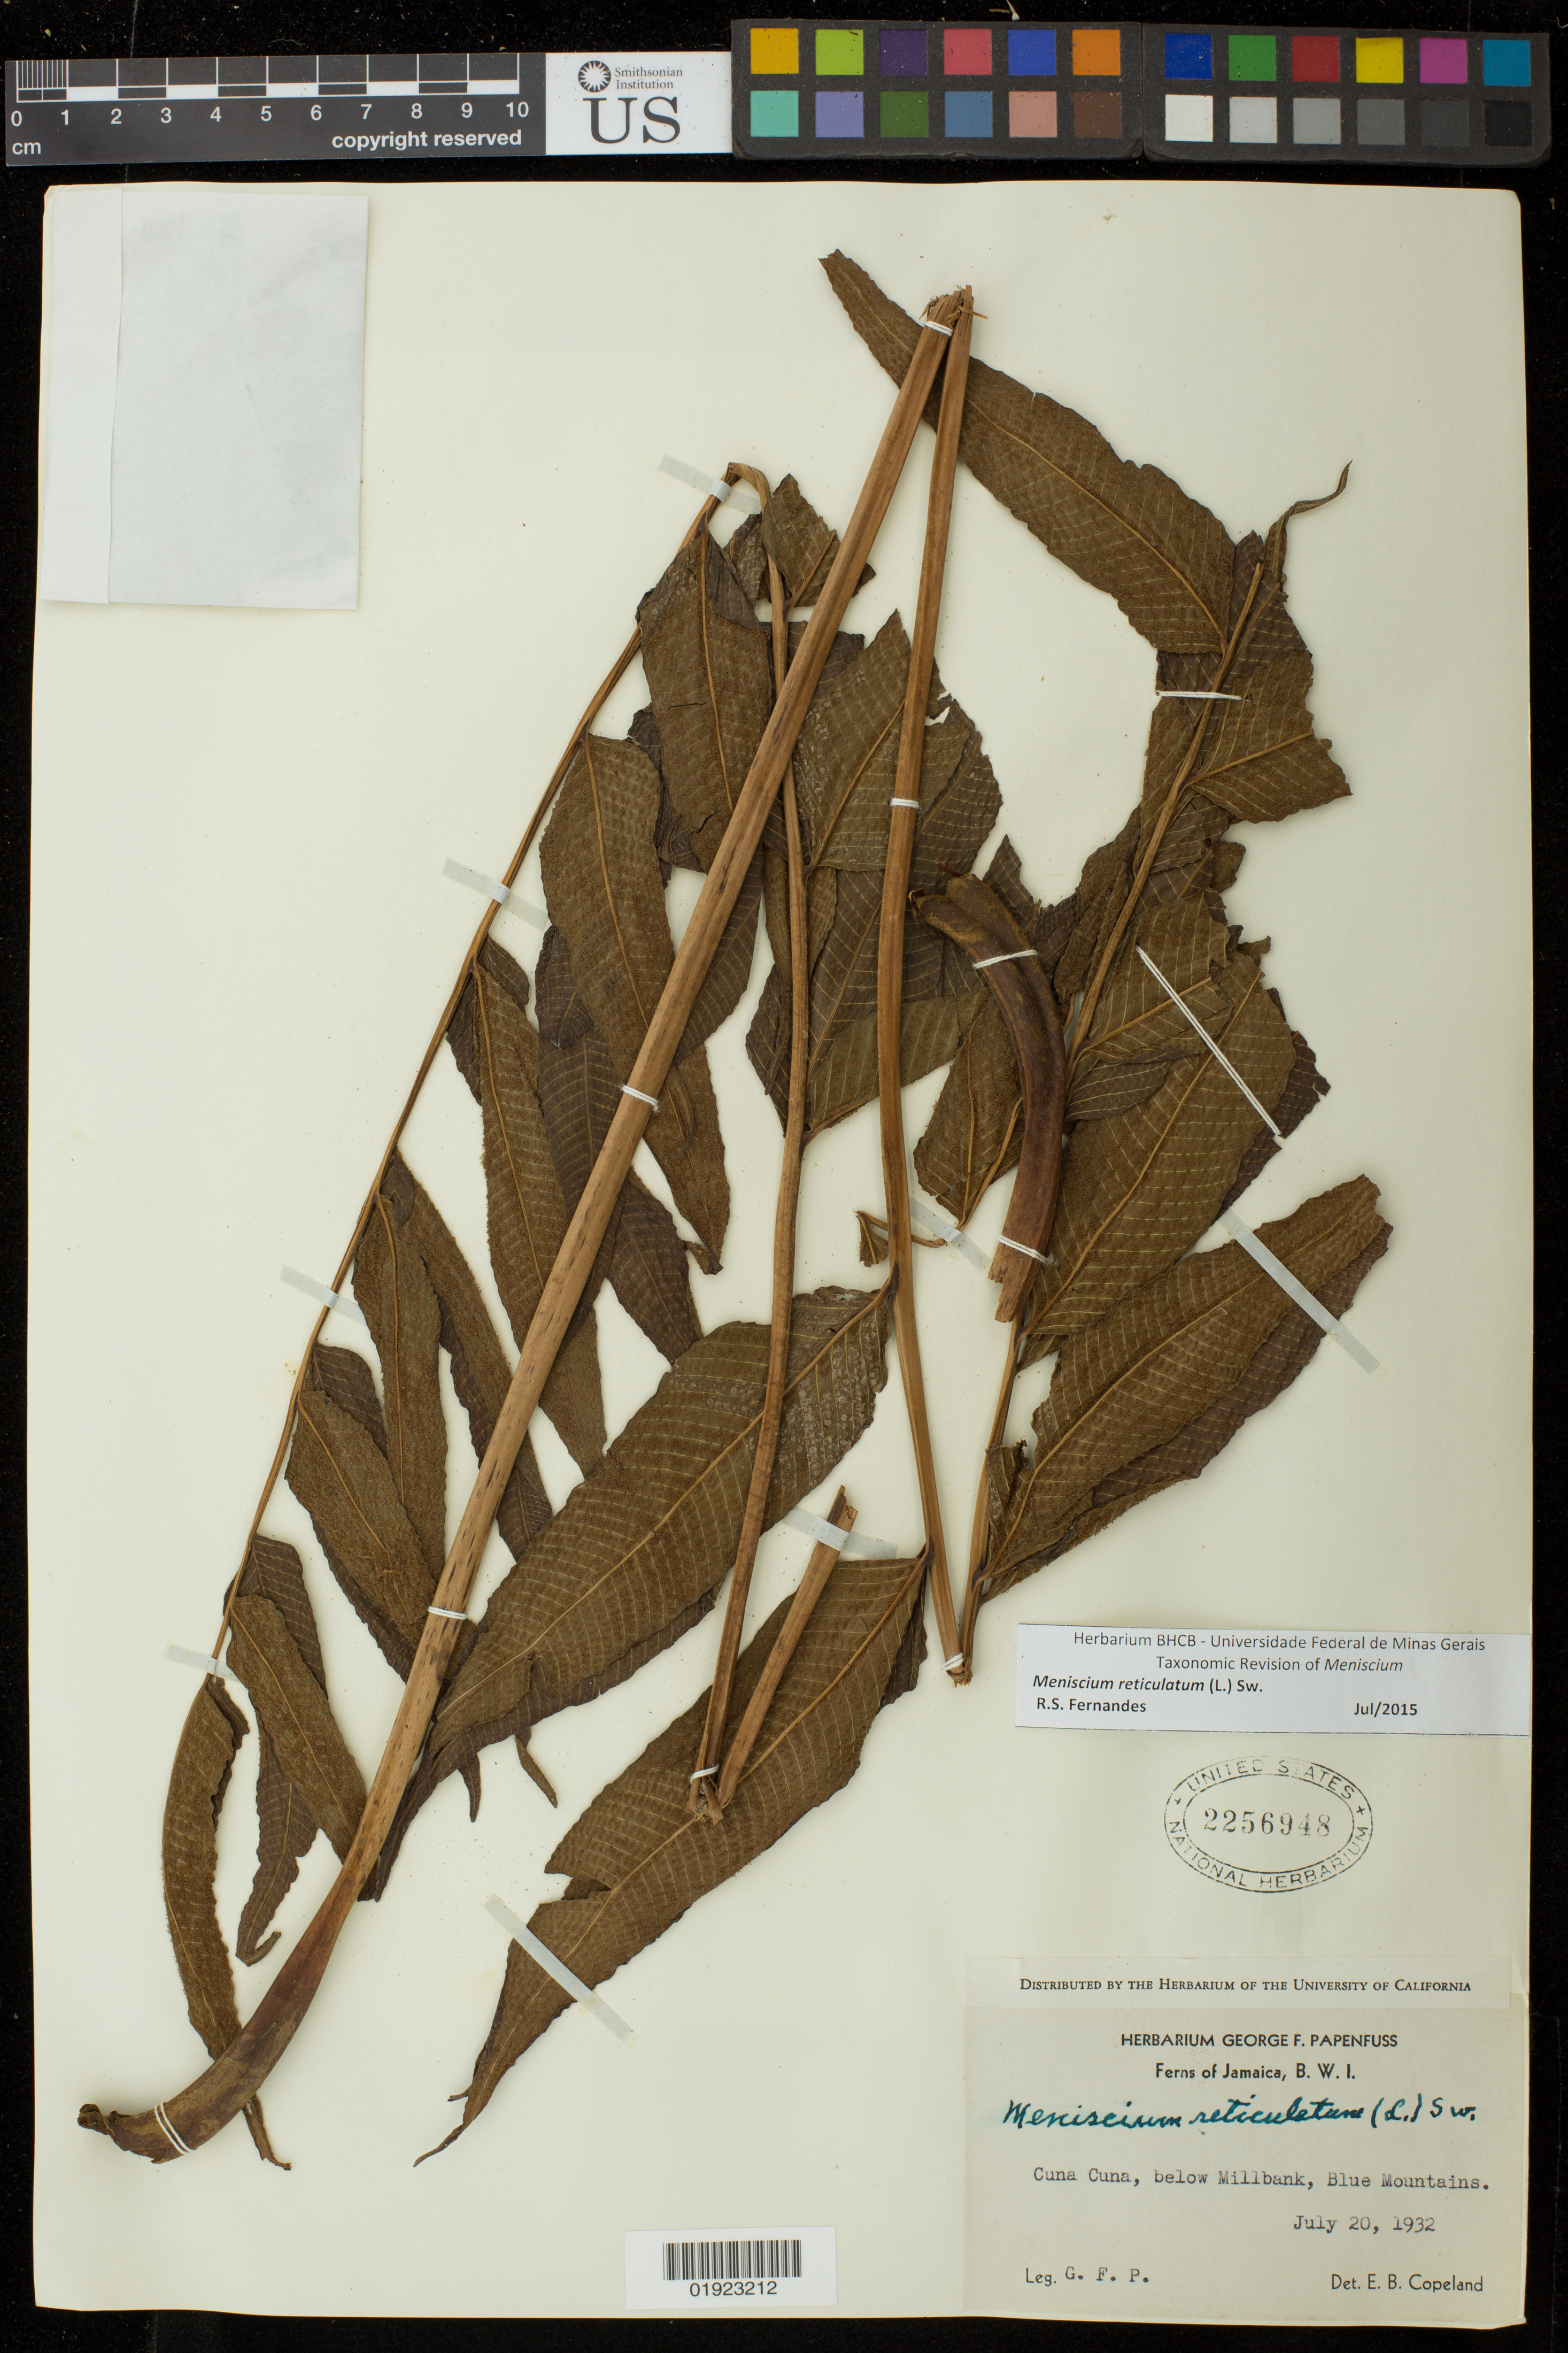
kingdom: Plantae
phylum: Tracheophyta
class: Polypodiopsida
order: Polypodiales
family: Thelypteridaceae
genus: Meniscium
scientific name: Meniscium reticulatum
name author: (L.) Sw.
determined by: Fernandes, R. S.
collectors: G. Papenfuss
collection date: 1932-07-20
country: Jamaica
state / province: Saint Thomas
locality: Cuna Cuna, below Millbank. Blue Mts.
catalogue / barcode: US 2256948